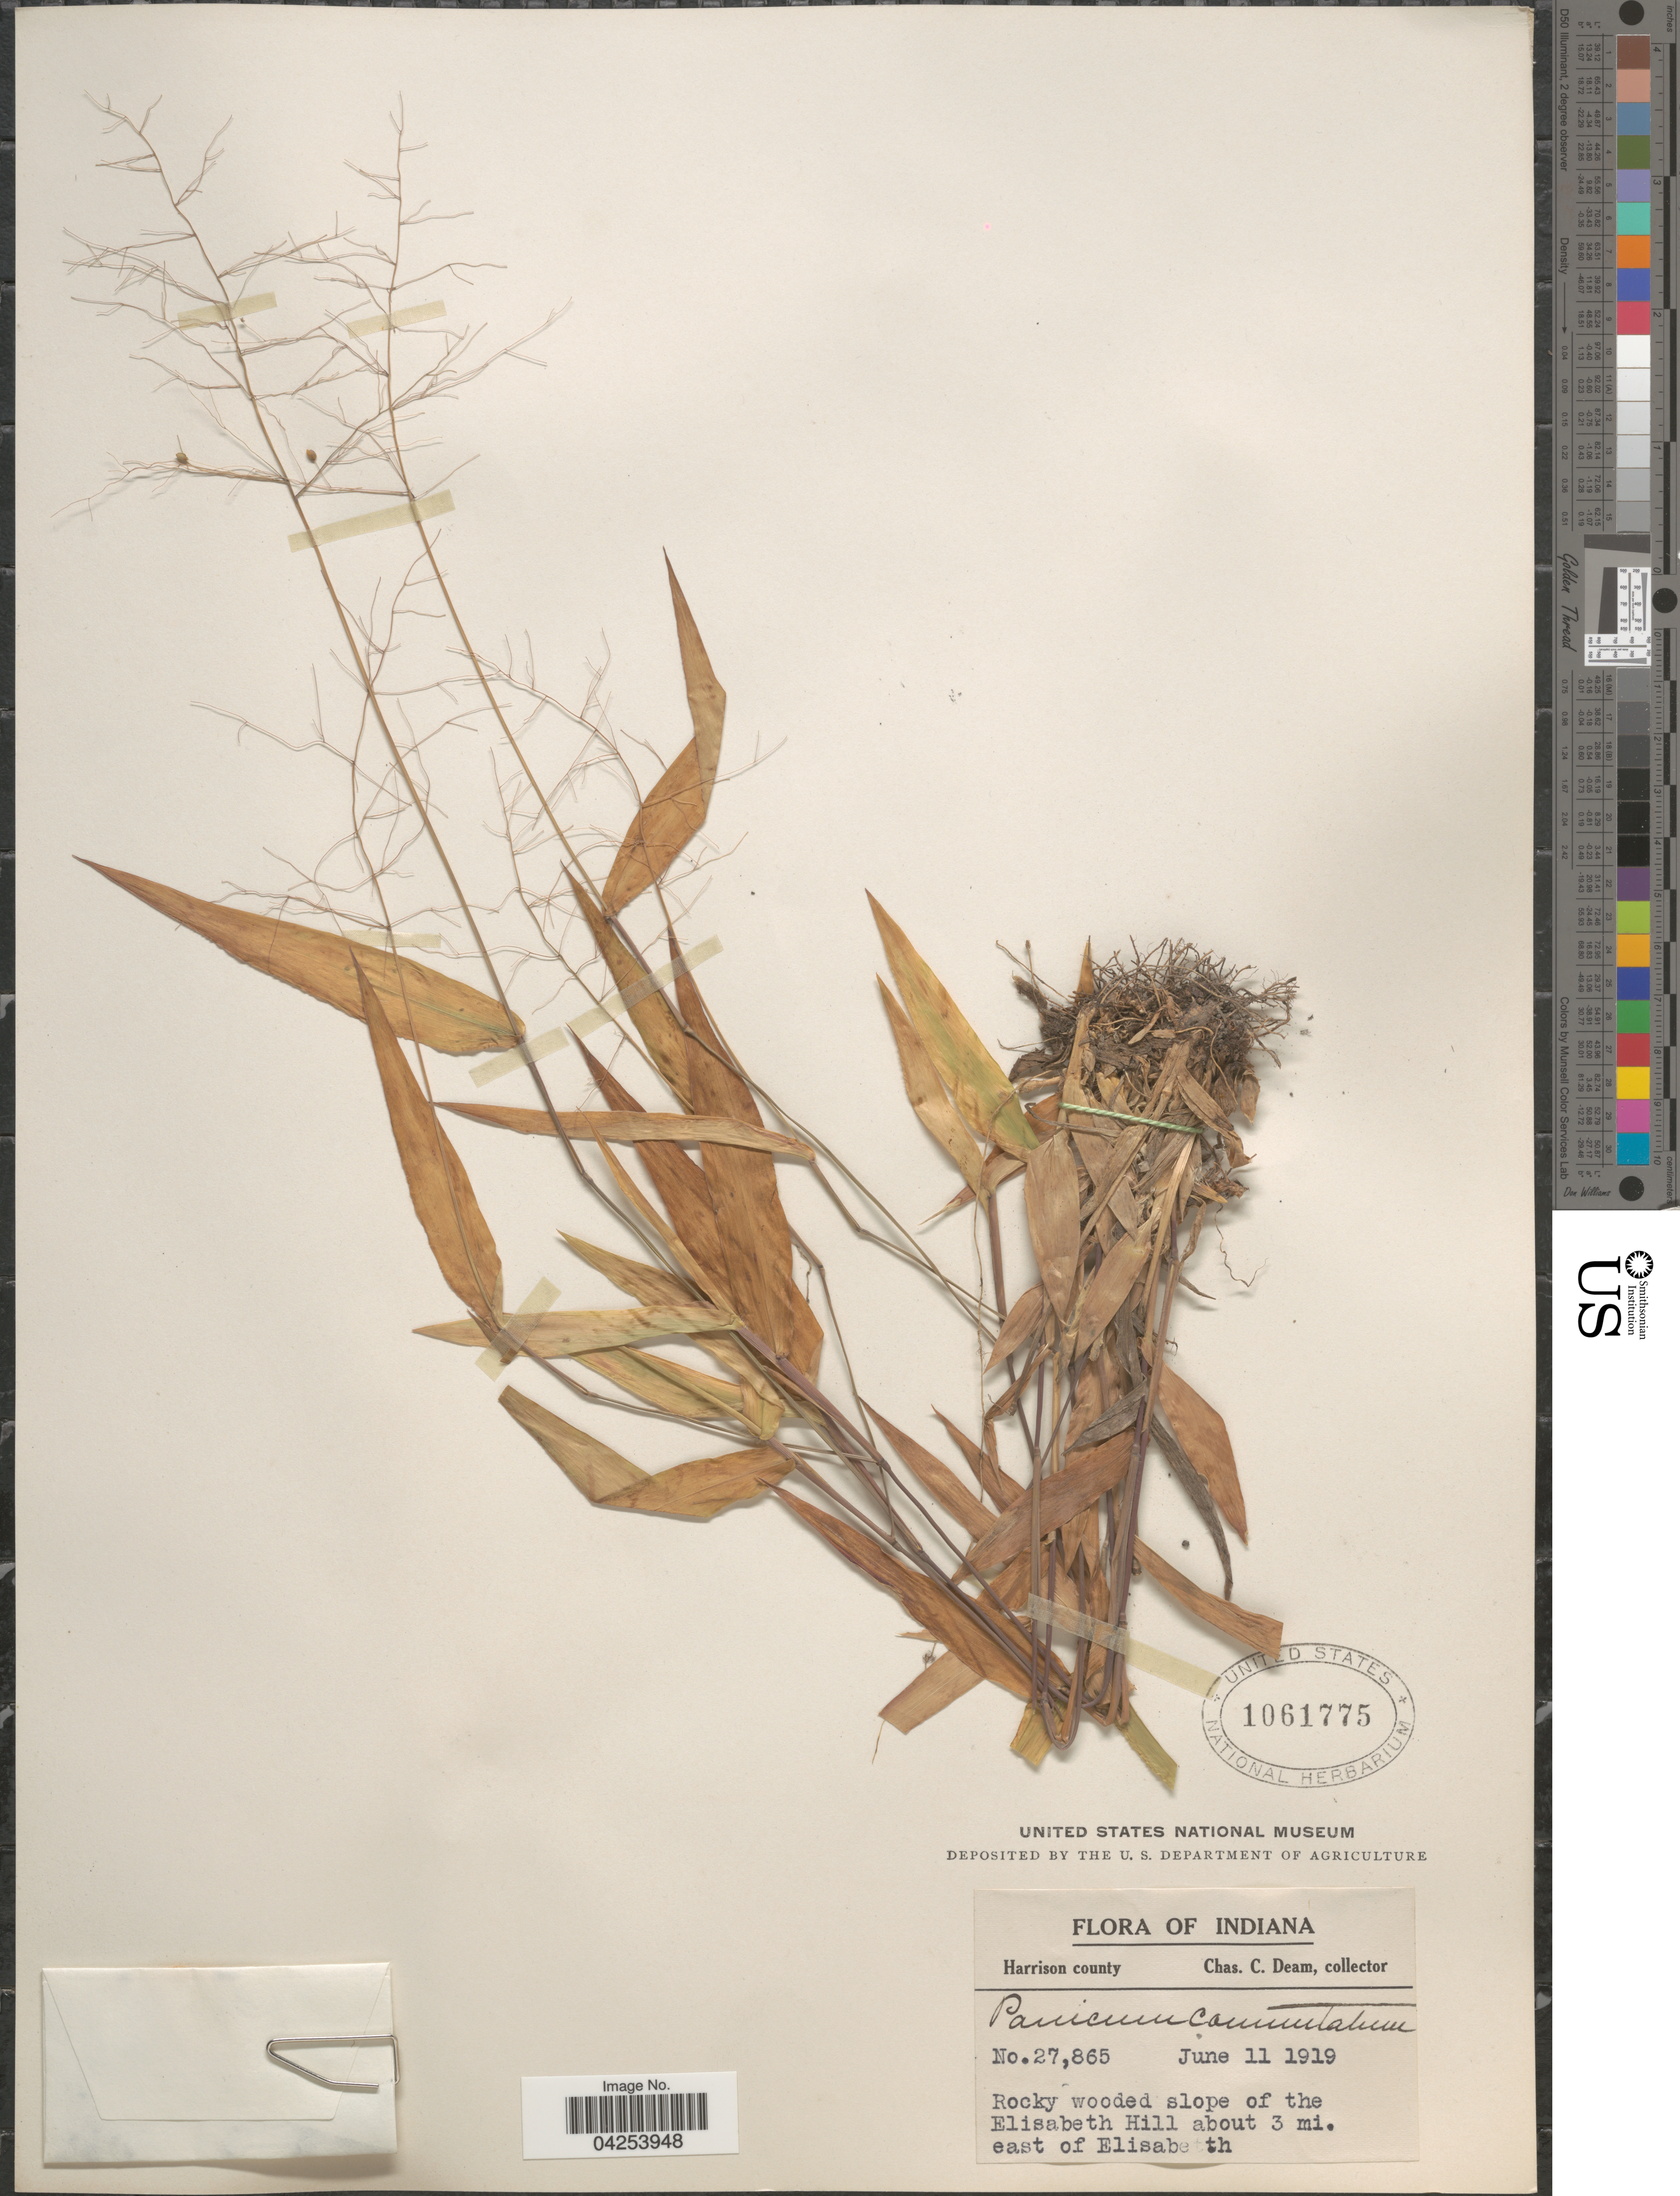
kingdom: Plantae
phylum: Tracheophyta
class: Liliopsida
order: Poales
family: Poaceae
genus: Dichanthelium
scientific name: Dichanthelium commutatum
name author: (Schult.) Gould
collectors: C. C. Deam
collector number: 27865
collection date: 1919-06-11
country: United States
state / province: Indiana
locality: Harrison county. Rocky wooded slope of the Elizabeth Hill about 3 mi. east of Elisabeth.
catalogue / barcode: US 1061775